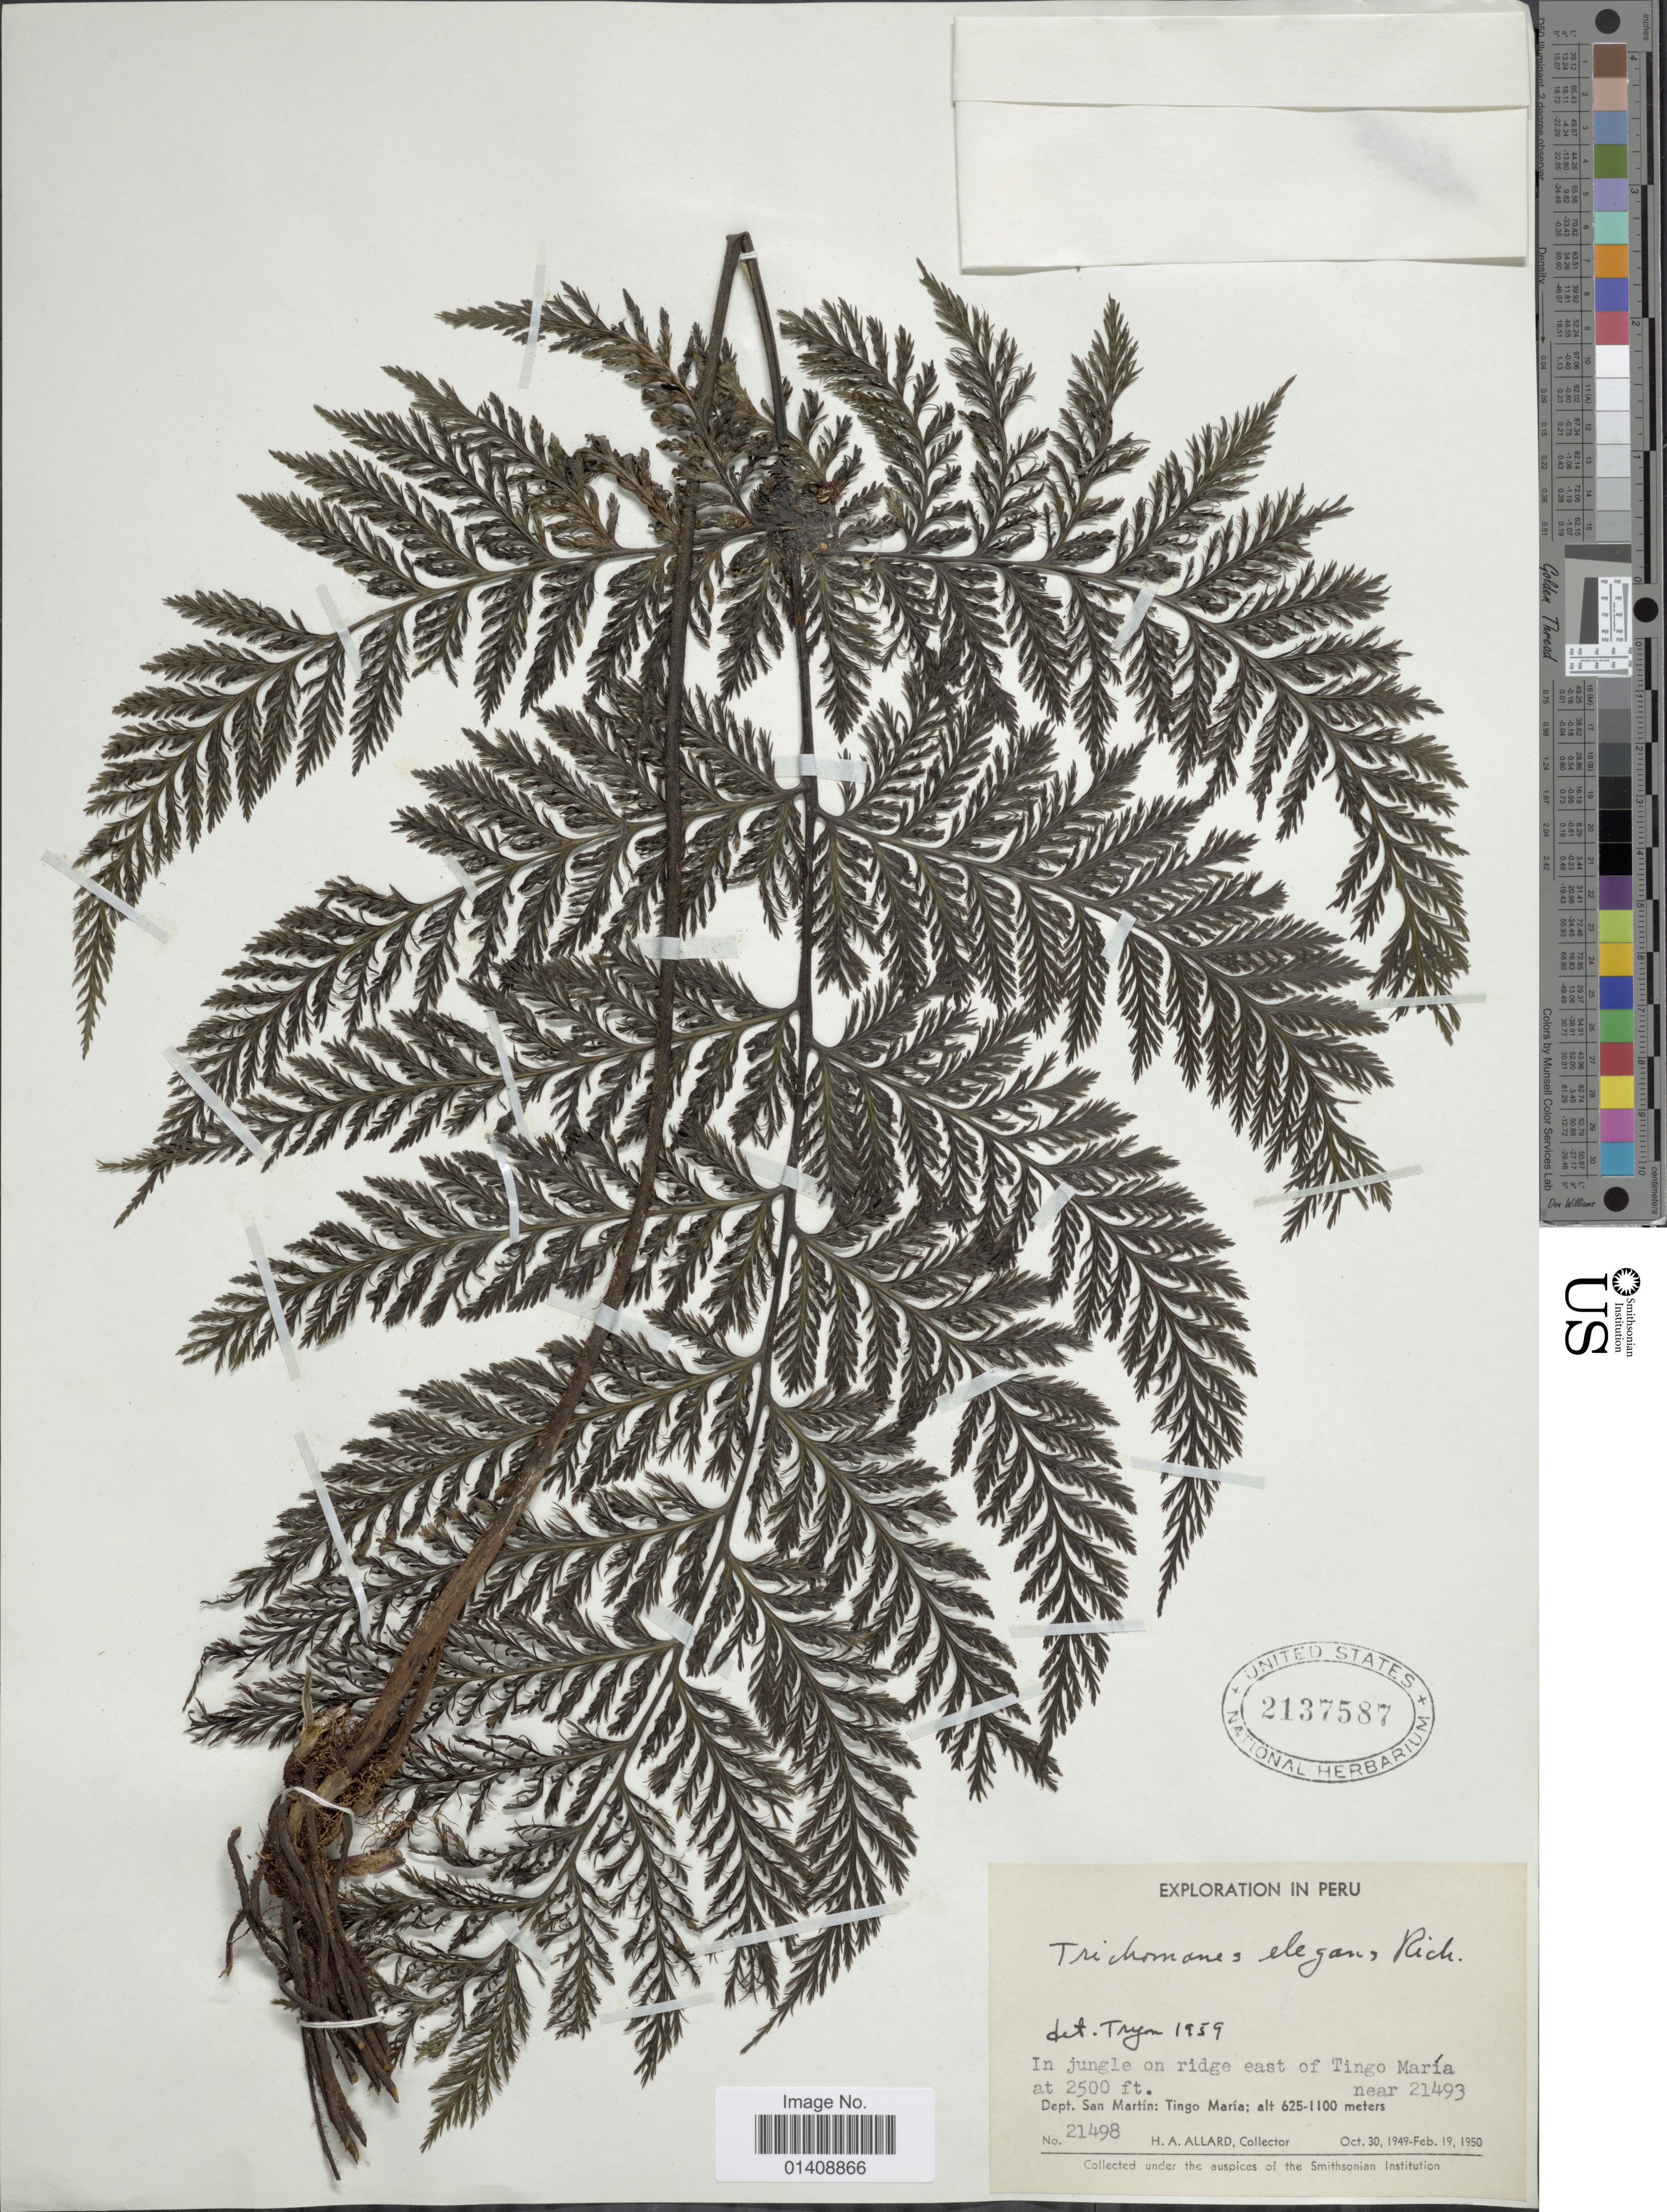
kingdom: Plantae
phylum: Tracheophyta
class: Polypodiopsida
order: Hymenophyllales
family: Hymenophyllaceae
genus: Trichomanes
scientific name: Trichomanes elegans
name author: Rich.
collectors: H. A. Allard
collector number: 21498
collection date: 1949-10-30/1950-02-19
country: Peru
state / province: San Martín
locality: Tingo Maria. In jungle on ridge east of Tingo Maria.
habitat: in jungle on ridge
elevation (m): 625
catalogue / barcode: US 2137587